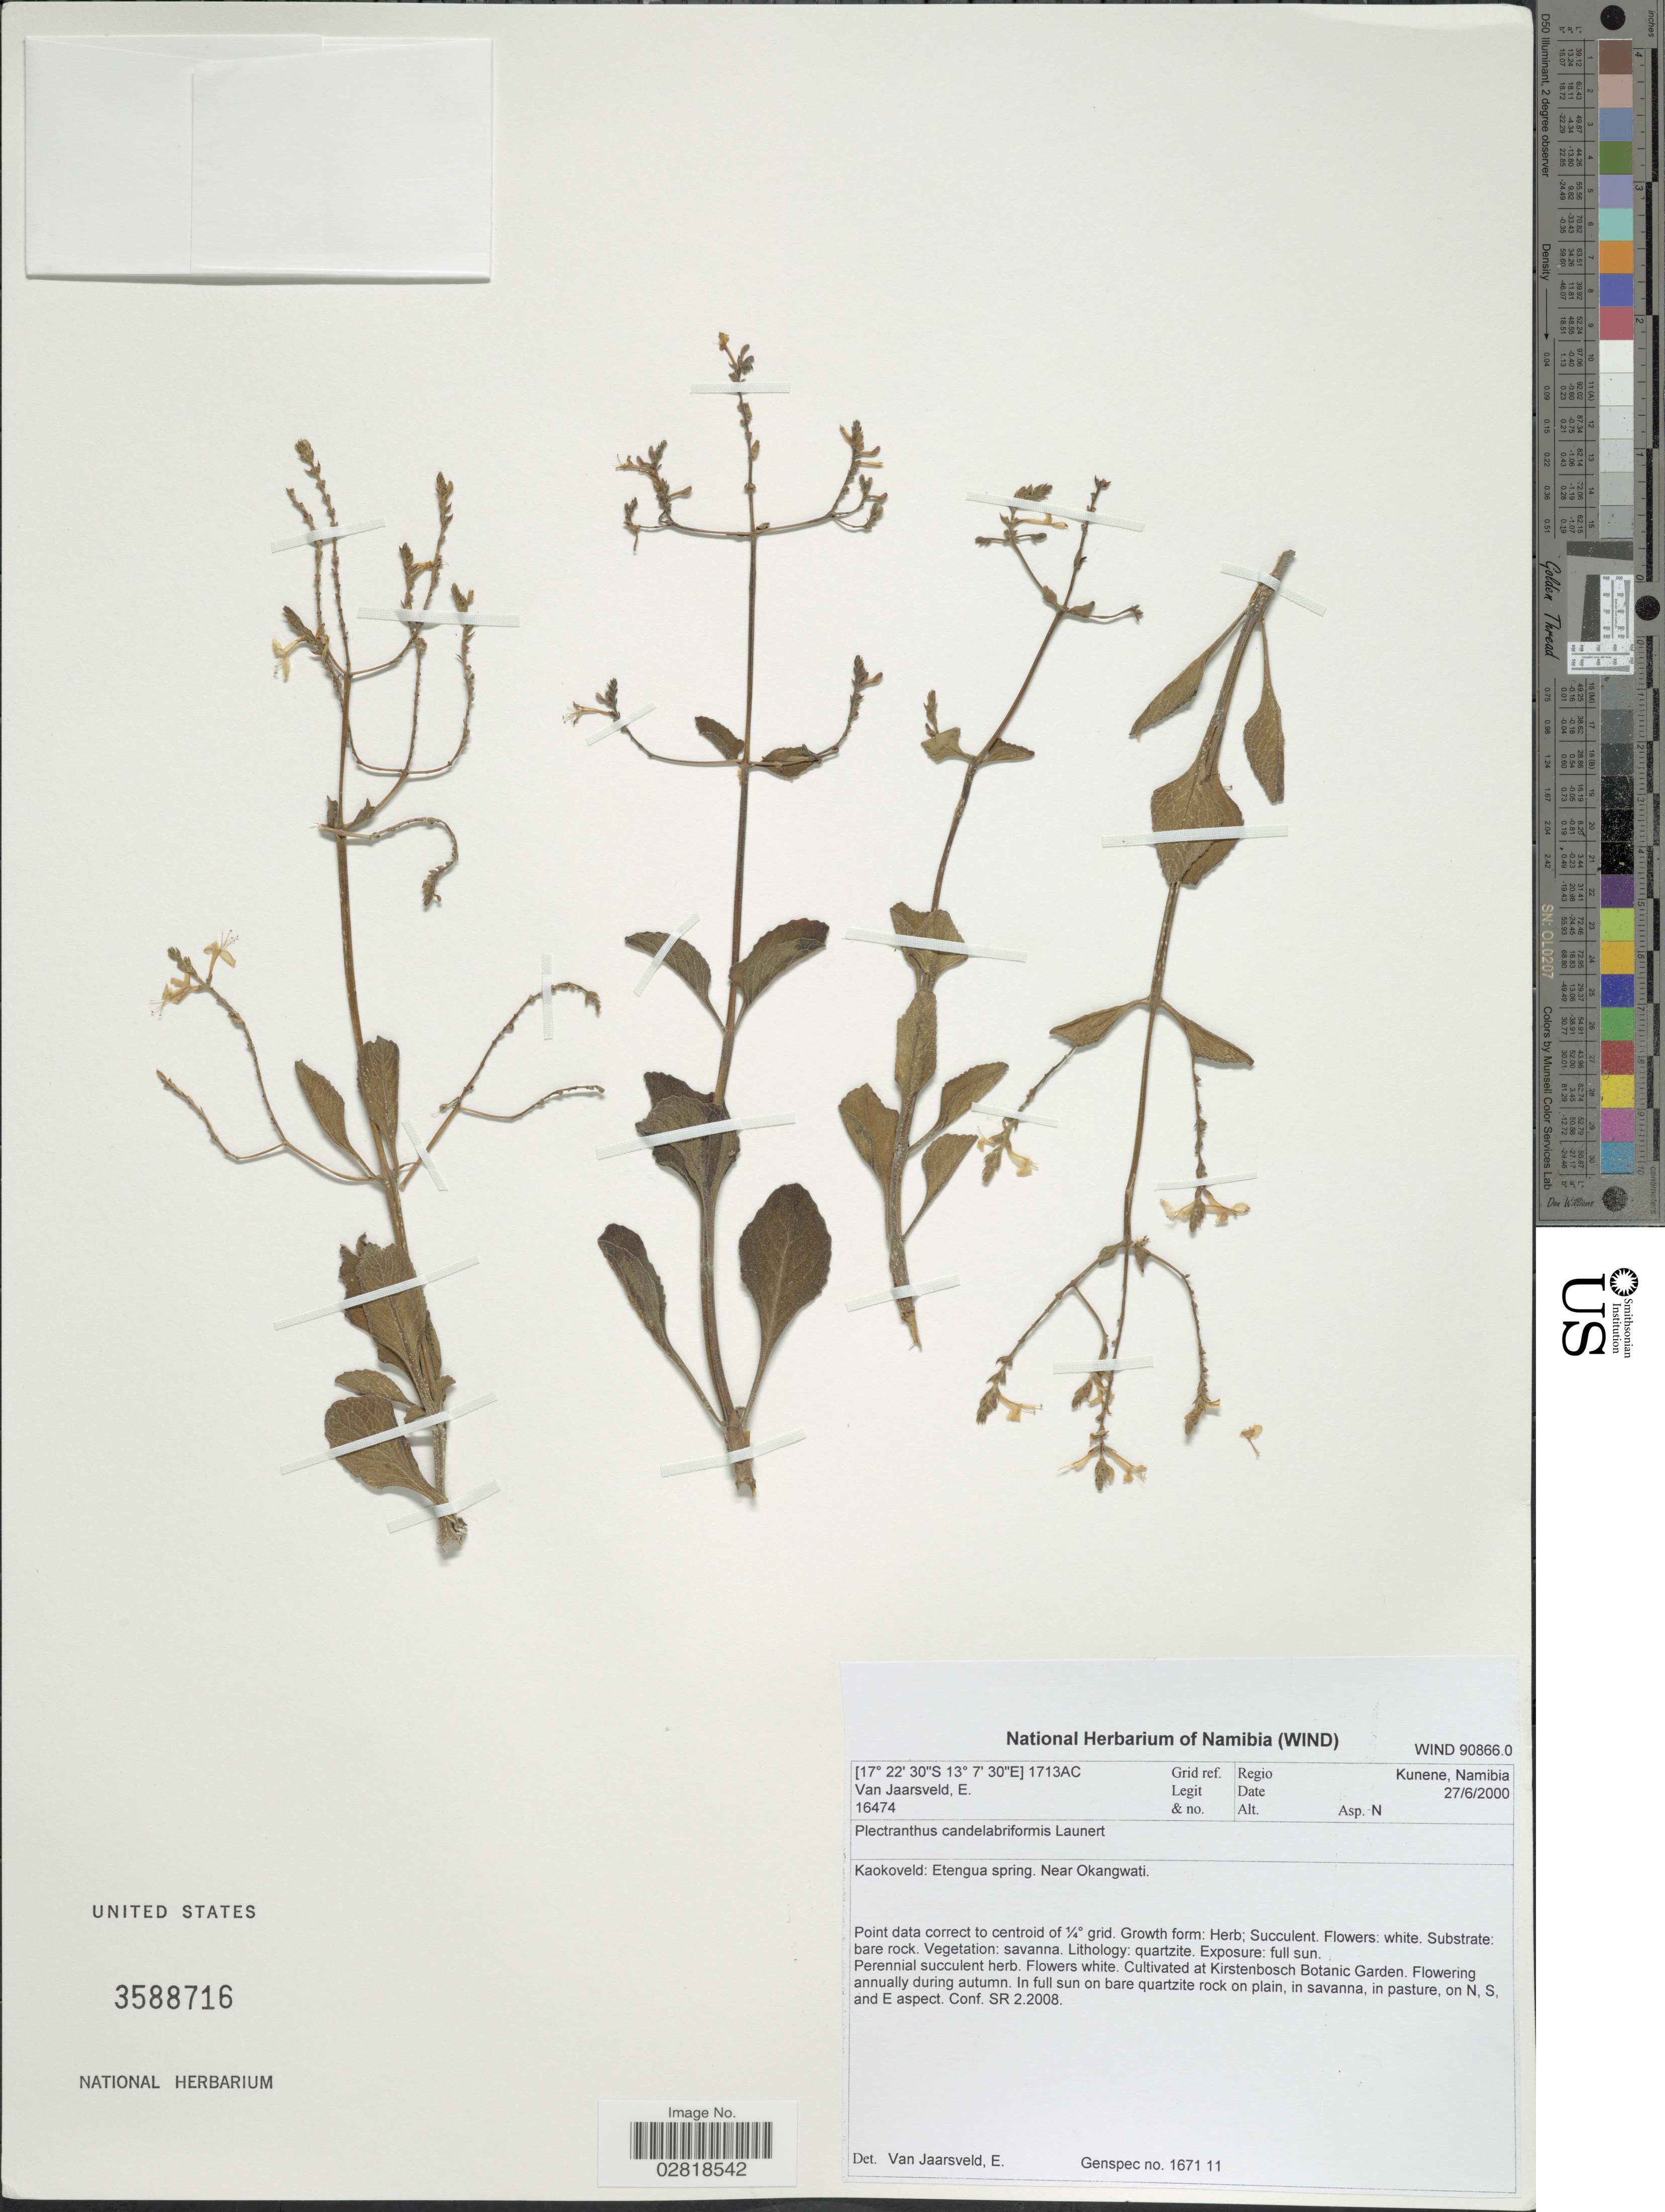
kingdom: Plantae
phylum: Tracheophyta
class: Magnoliopsida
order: Lamiales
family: Lamiaceae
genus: Plectranthus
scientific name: Plectranthus candelabriformis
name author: Launert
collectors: E. van Jaarsveld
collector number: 16474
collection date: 2000-06-27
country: Namibia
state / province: Kunene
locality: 1713AC Grid ref. Regio Kunene. Kaokoveld: Etengua spring. Near Okangwati.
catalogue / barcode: US 3588716